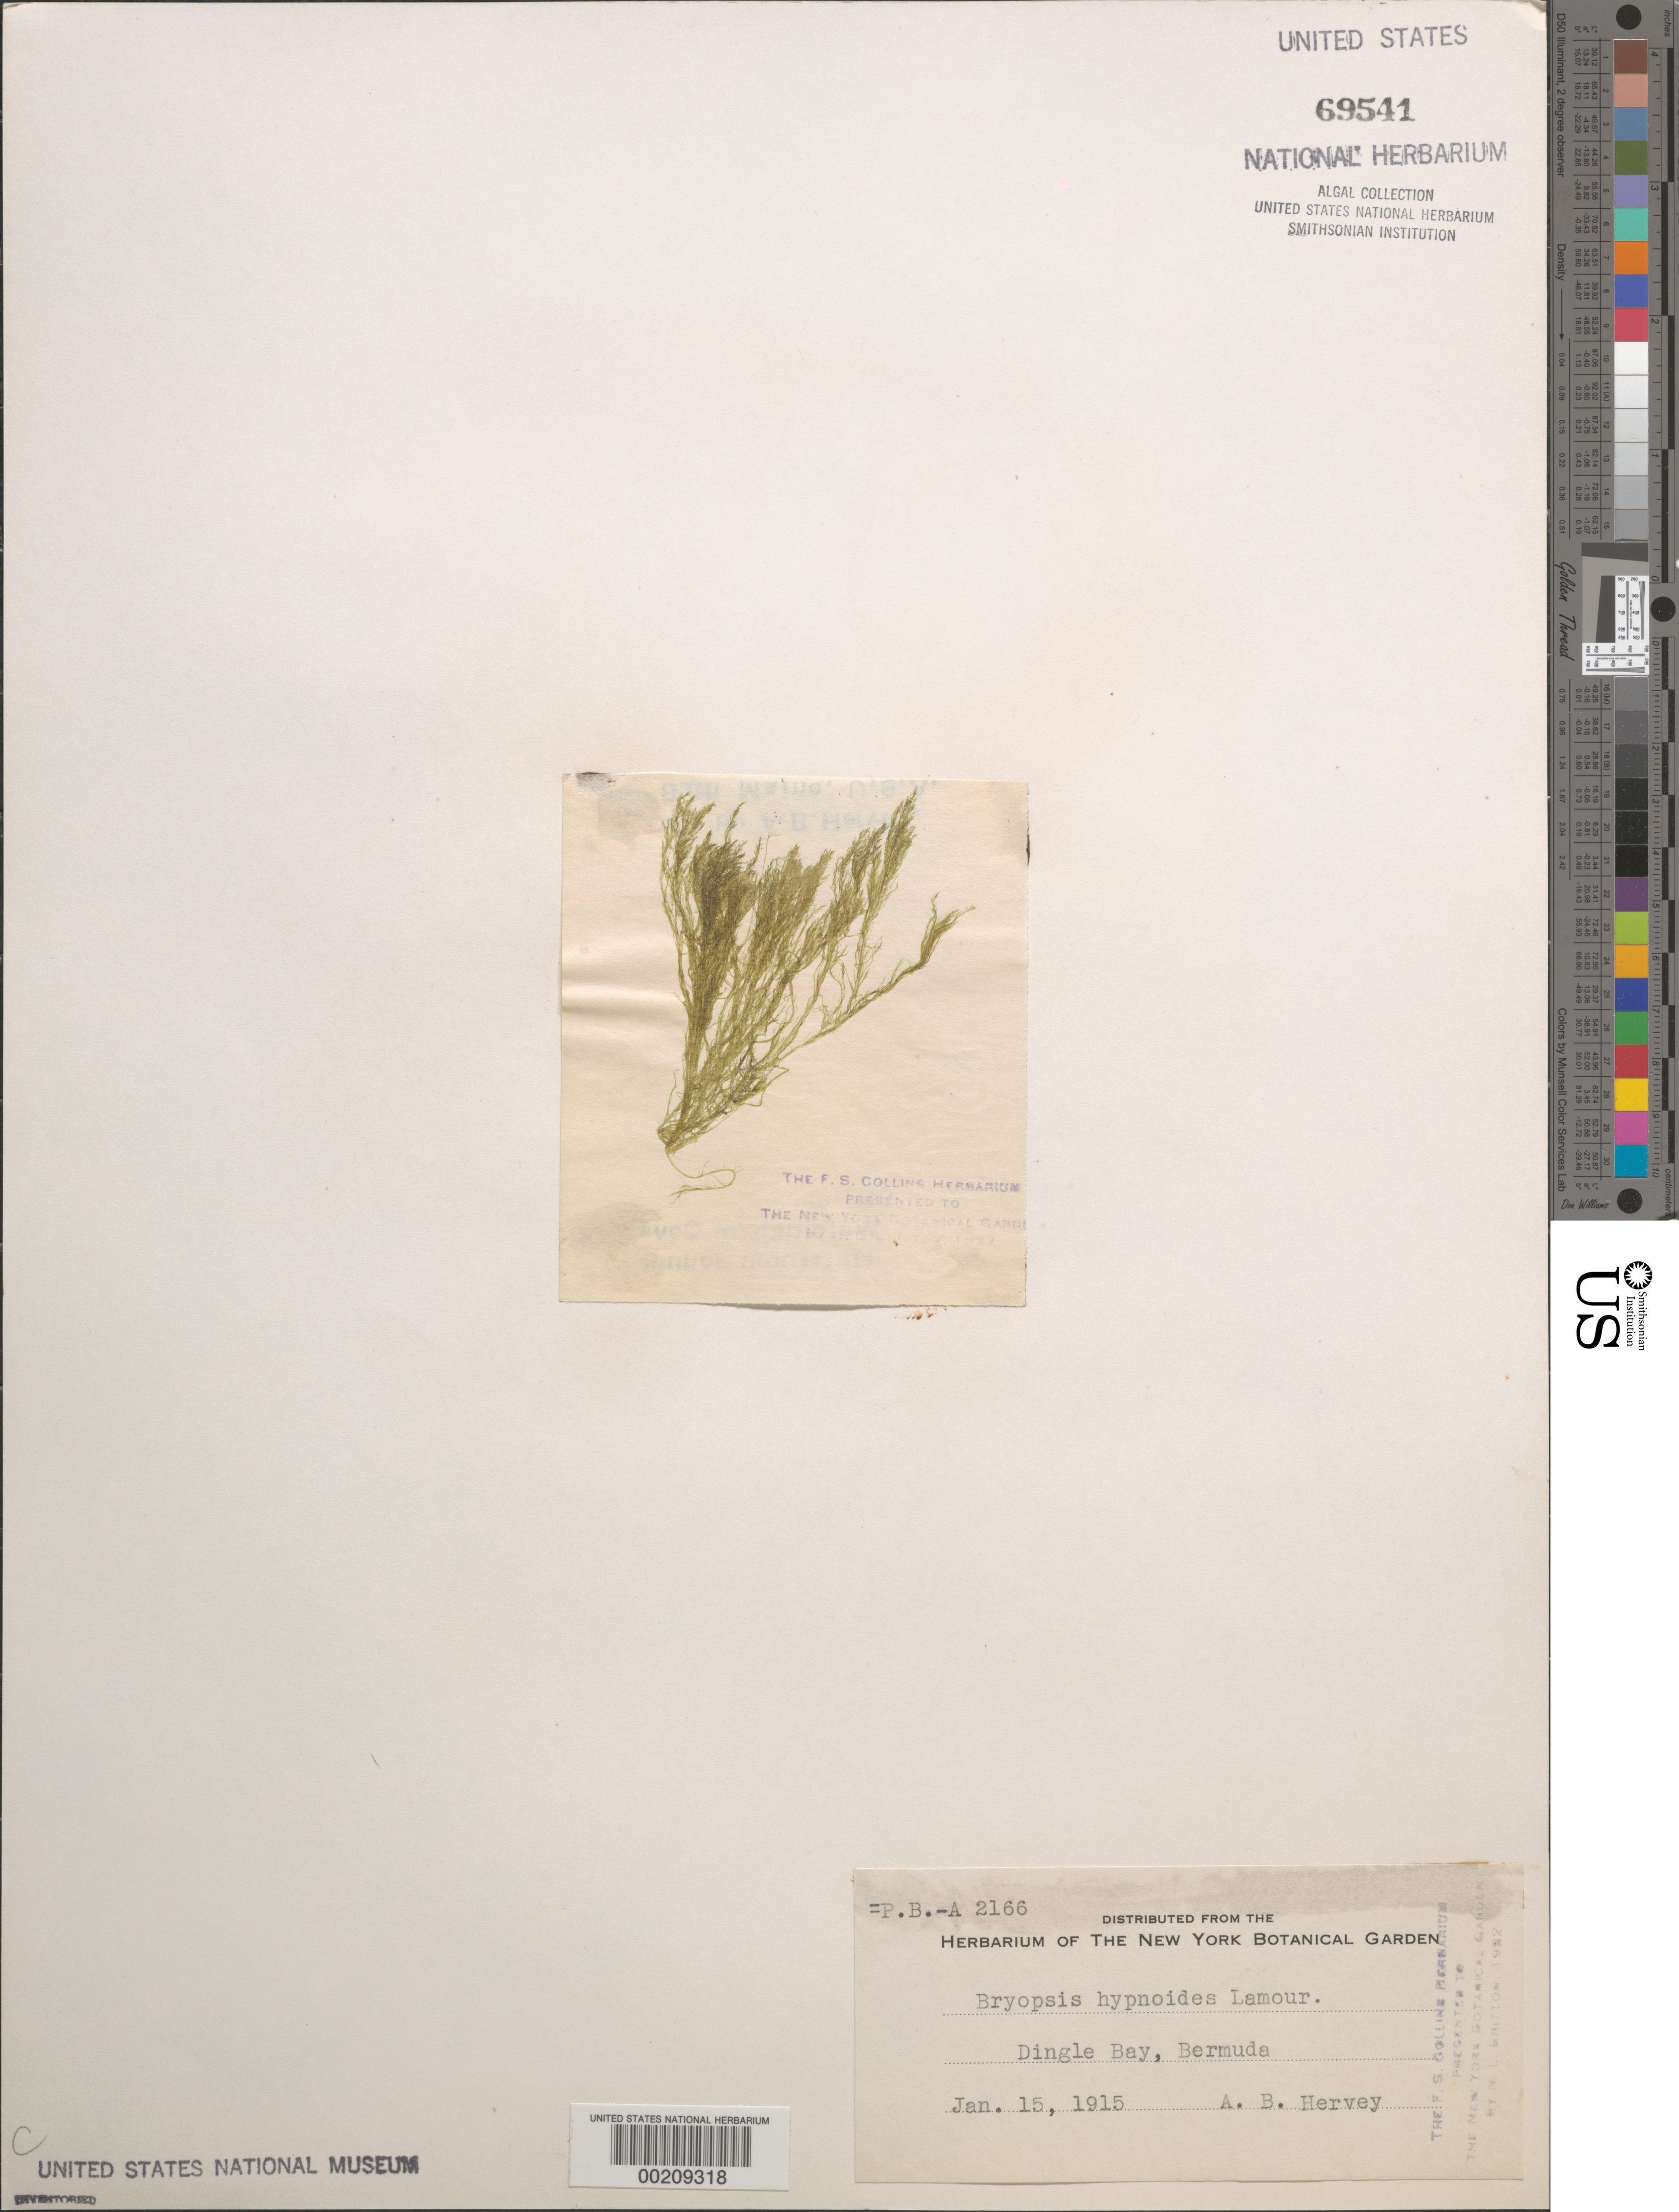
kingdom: Plantae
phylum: Chlorophyta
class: Ulvophyceae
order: Bryopsidales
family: Bryopsidaceae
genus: Bryopsis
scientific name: Bryopsis hypnoides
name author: J.V.Lamouroux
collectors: A. B. Hervey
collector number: PB-A 2166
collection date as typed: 15 Jan 1915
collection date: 1915-01-15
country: Bermuda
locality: Dingle Bay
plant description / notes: Collins, Holden & Setchell, Phycotheca Boreali-Americana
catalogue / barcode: US 69541